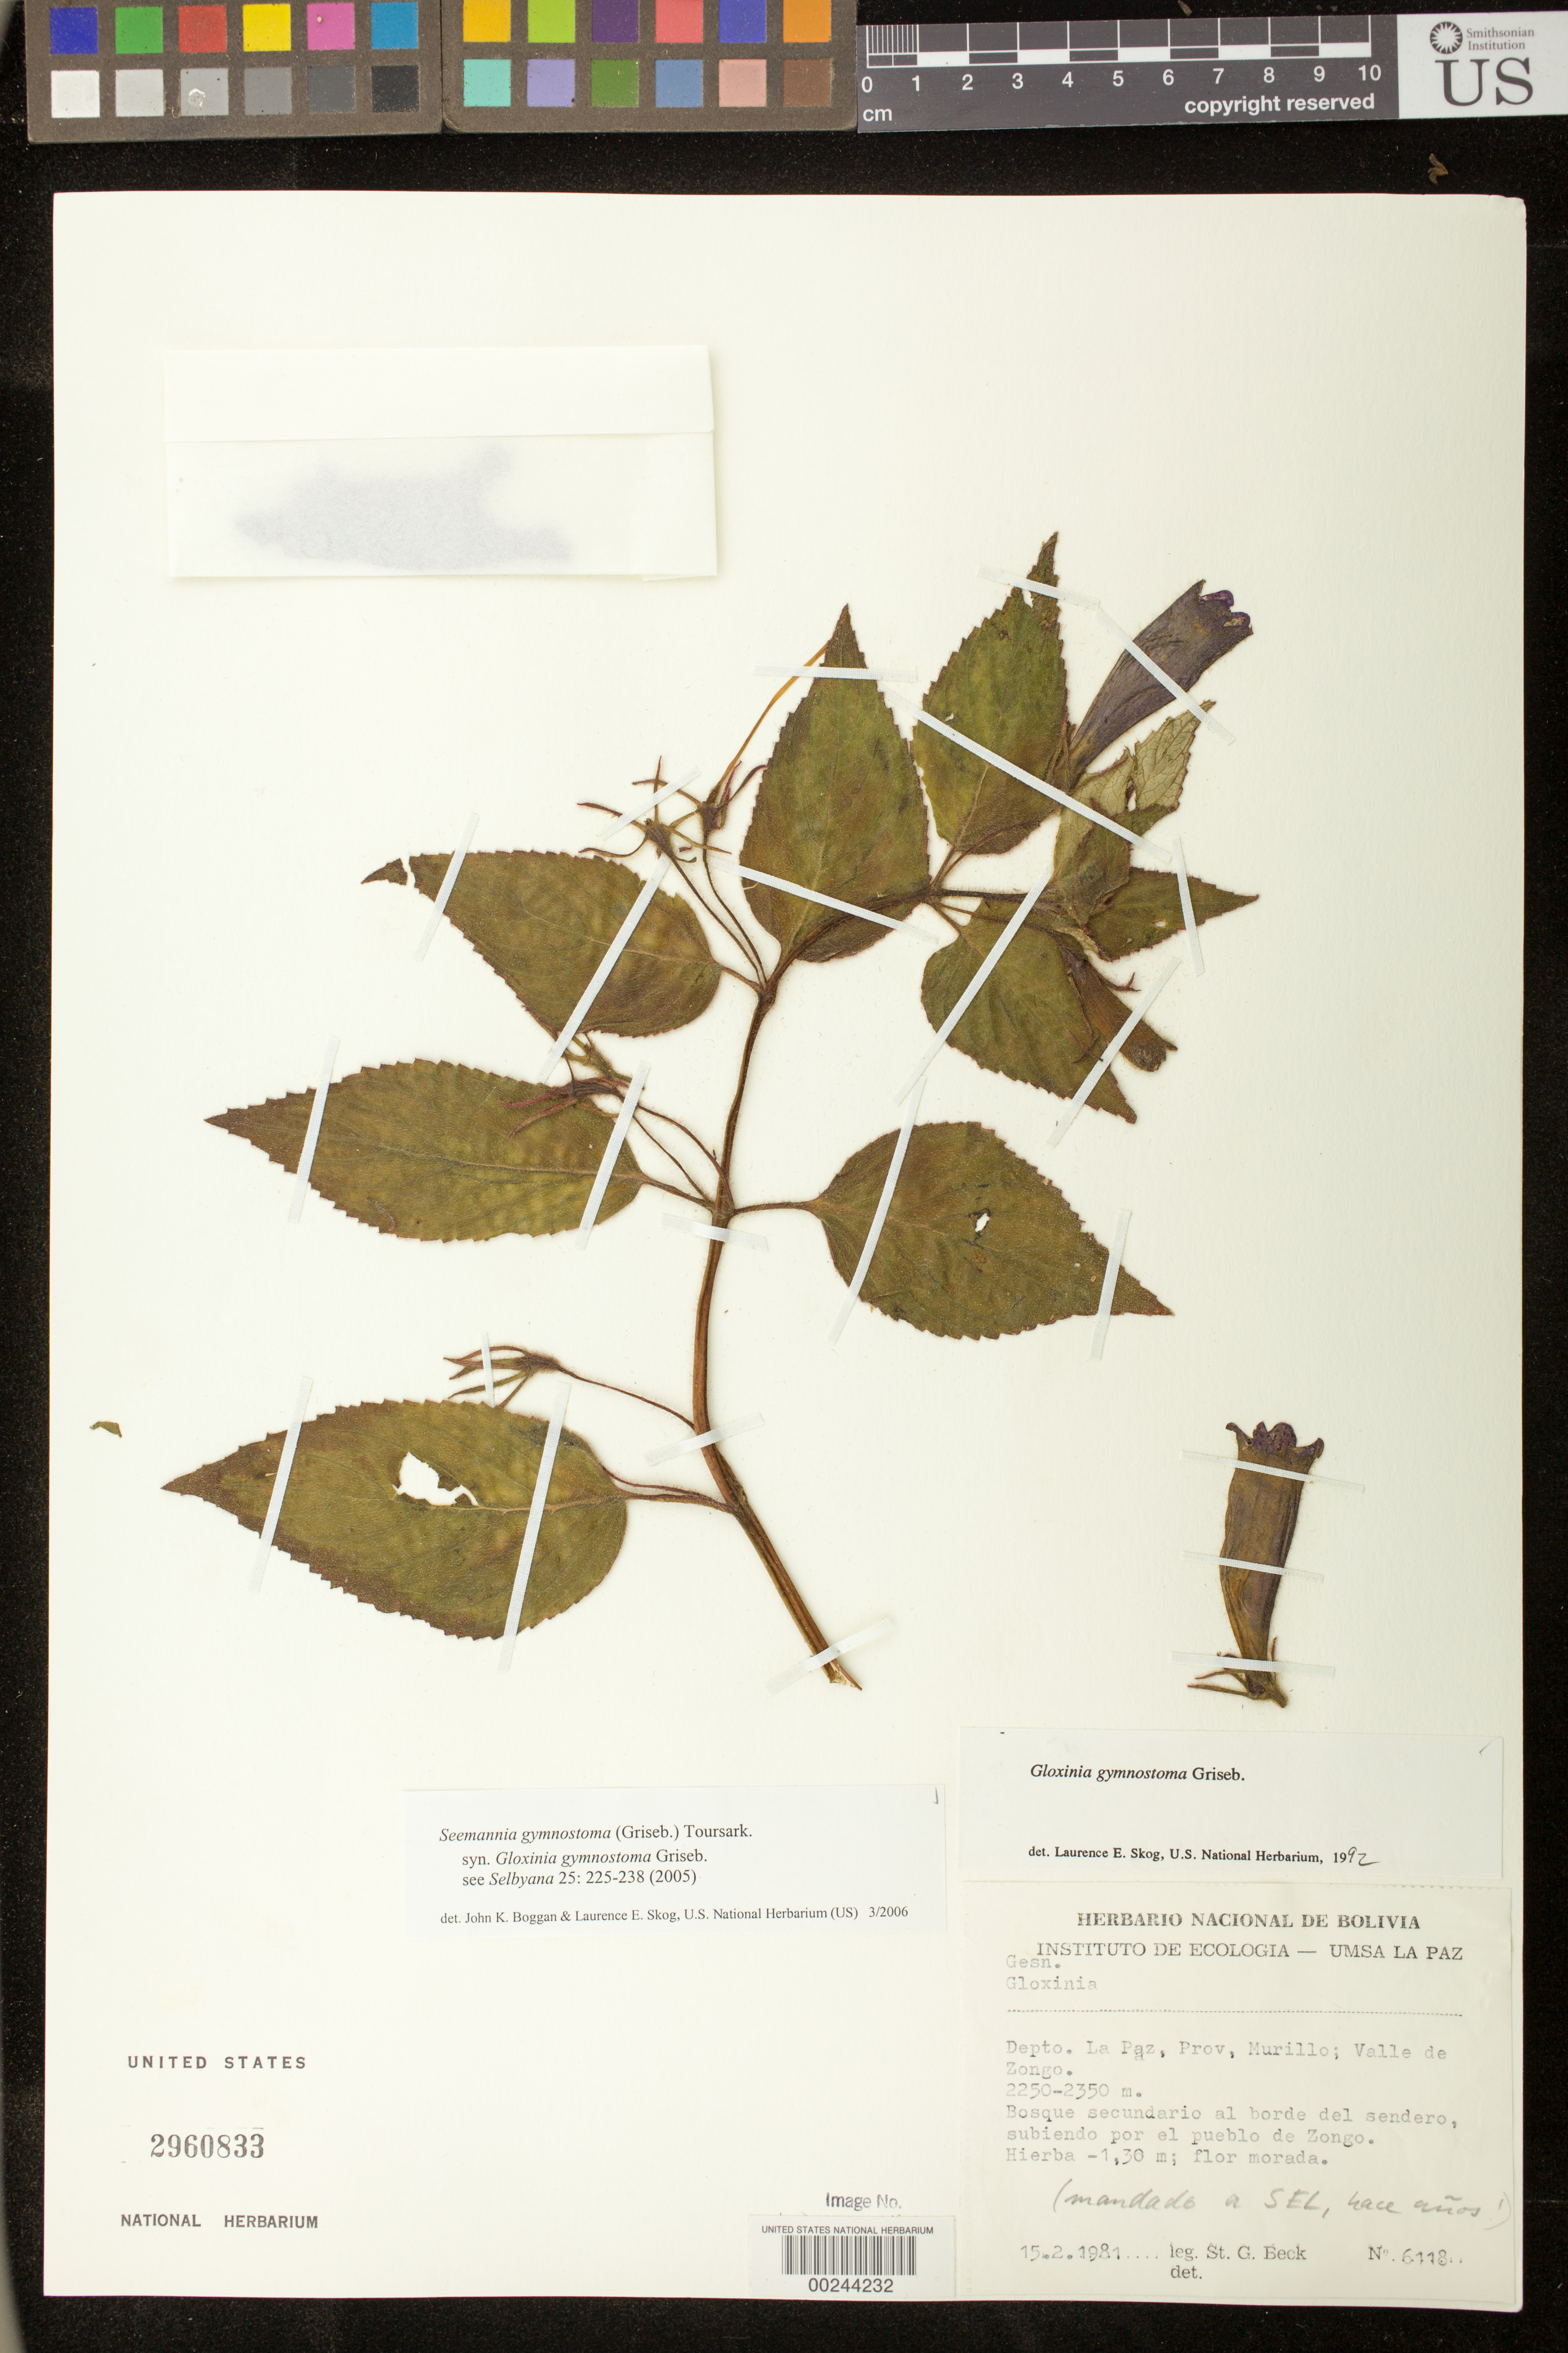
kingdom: Plantae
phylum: Tracheophyta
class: Magnoliopsida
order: Lamiales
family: Gesneriaceae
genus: Seemannia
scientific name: Seemannia gymnostoma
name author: (Griseb.) Toursark.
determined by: Boggan, J. K.; Skog, L. E.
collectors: S. G. Beck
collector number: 6118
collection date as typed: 15 Feb 1981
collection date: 1981-02-15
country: Bolivia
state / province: La Paz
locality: Prov. Murillo, Valle de Zongo, subiendo por el pueblo de Zongo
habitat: Bosque secundario al borde del sendero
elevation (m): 2250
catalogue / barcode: US 2960833